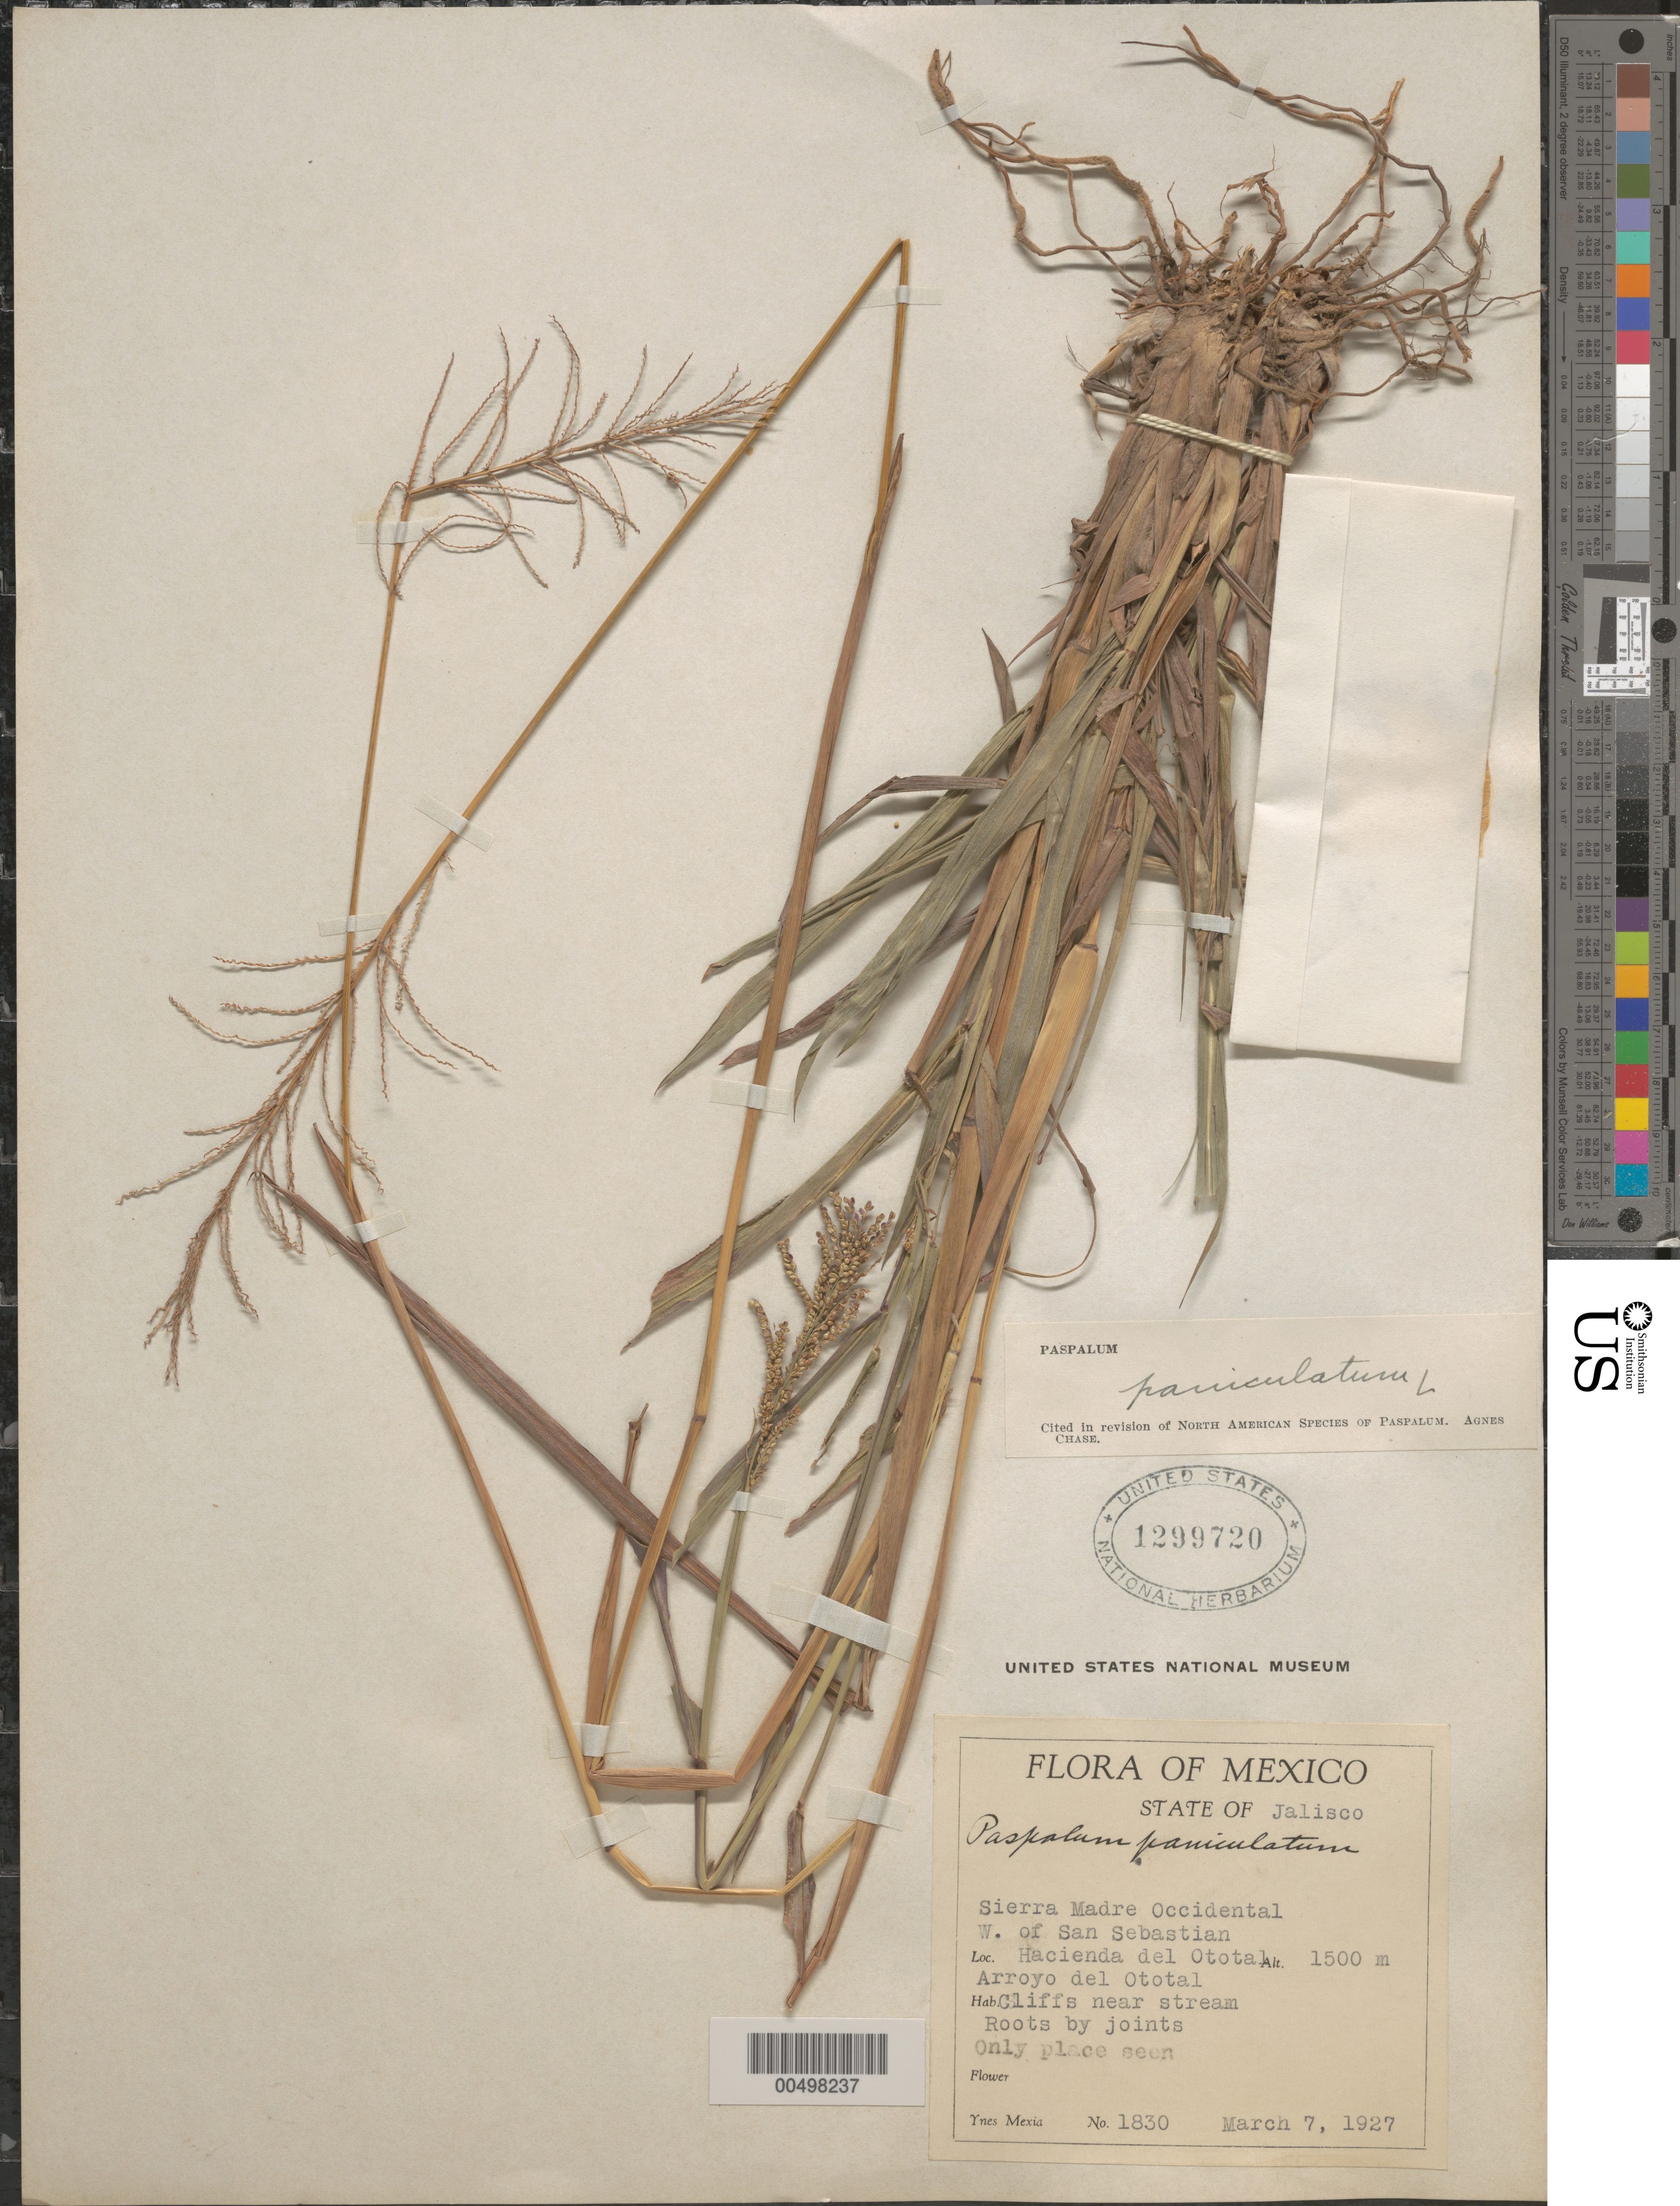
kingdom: Plantae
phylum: Tracheophyta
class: Liliopsida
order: Poales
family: Poaceae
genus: Paspalum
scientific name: Paspalum paniculatum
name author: L.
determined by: Chase, [M.] Agnes, (US)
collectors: Y. Mexia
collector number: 1830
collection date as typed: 7 Mar 1927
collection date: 1927-03-07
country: Mexico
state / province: Jalisco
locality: Sierra Madre Occidental, W of San Sebastian, Hacienda del Ototal, Arroyo del Ototal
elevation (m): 1500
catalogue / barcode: US 1299720